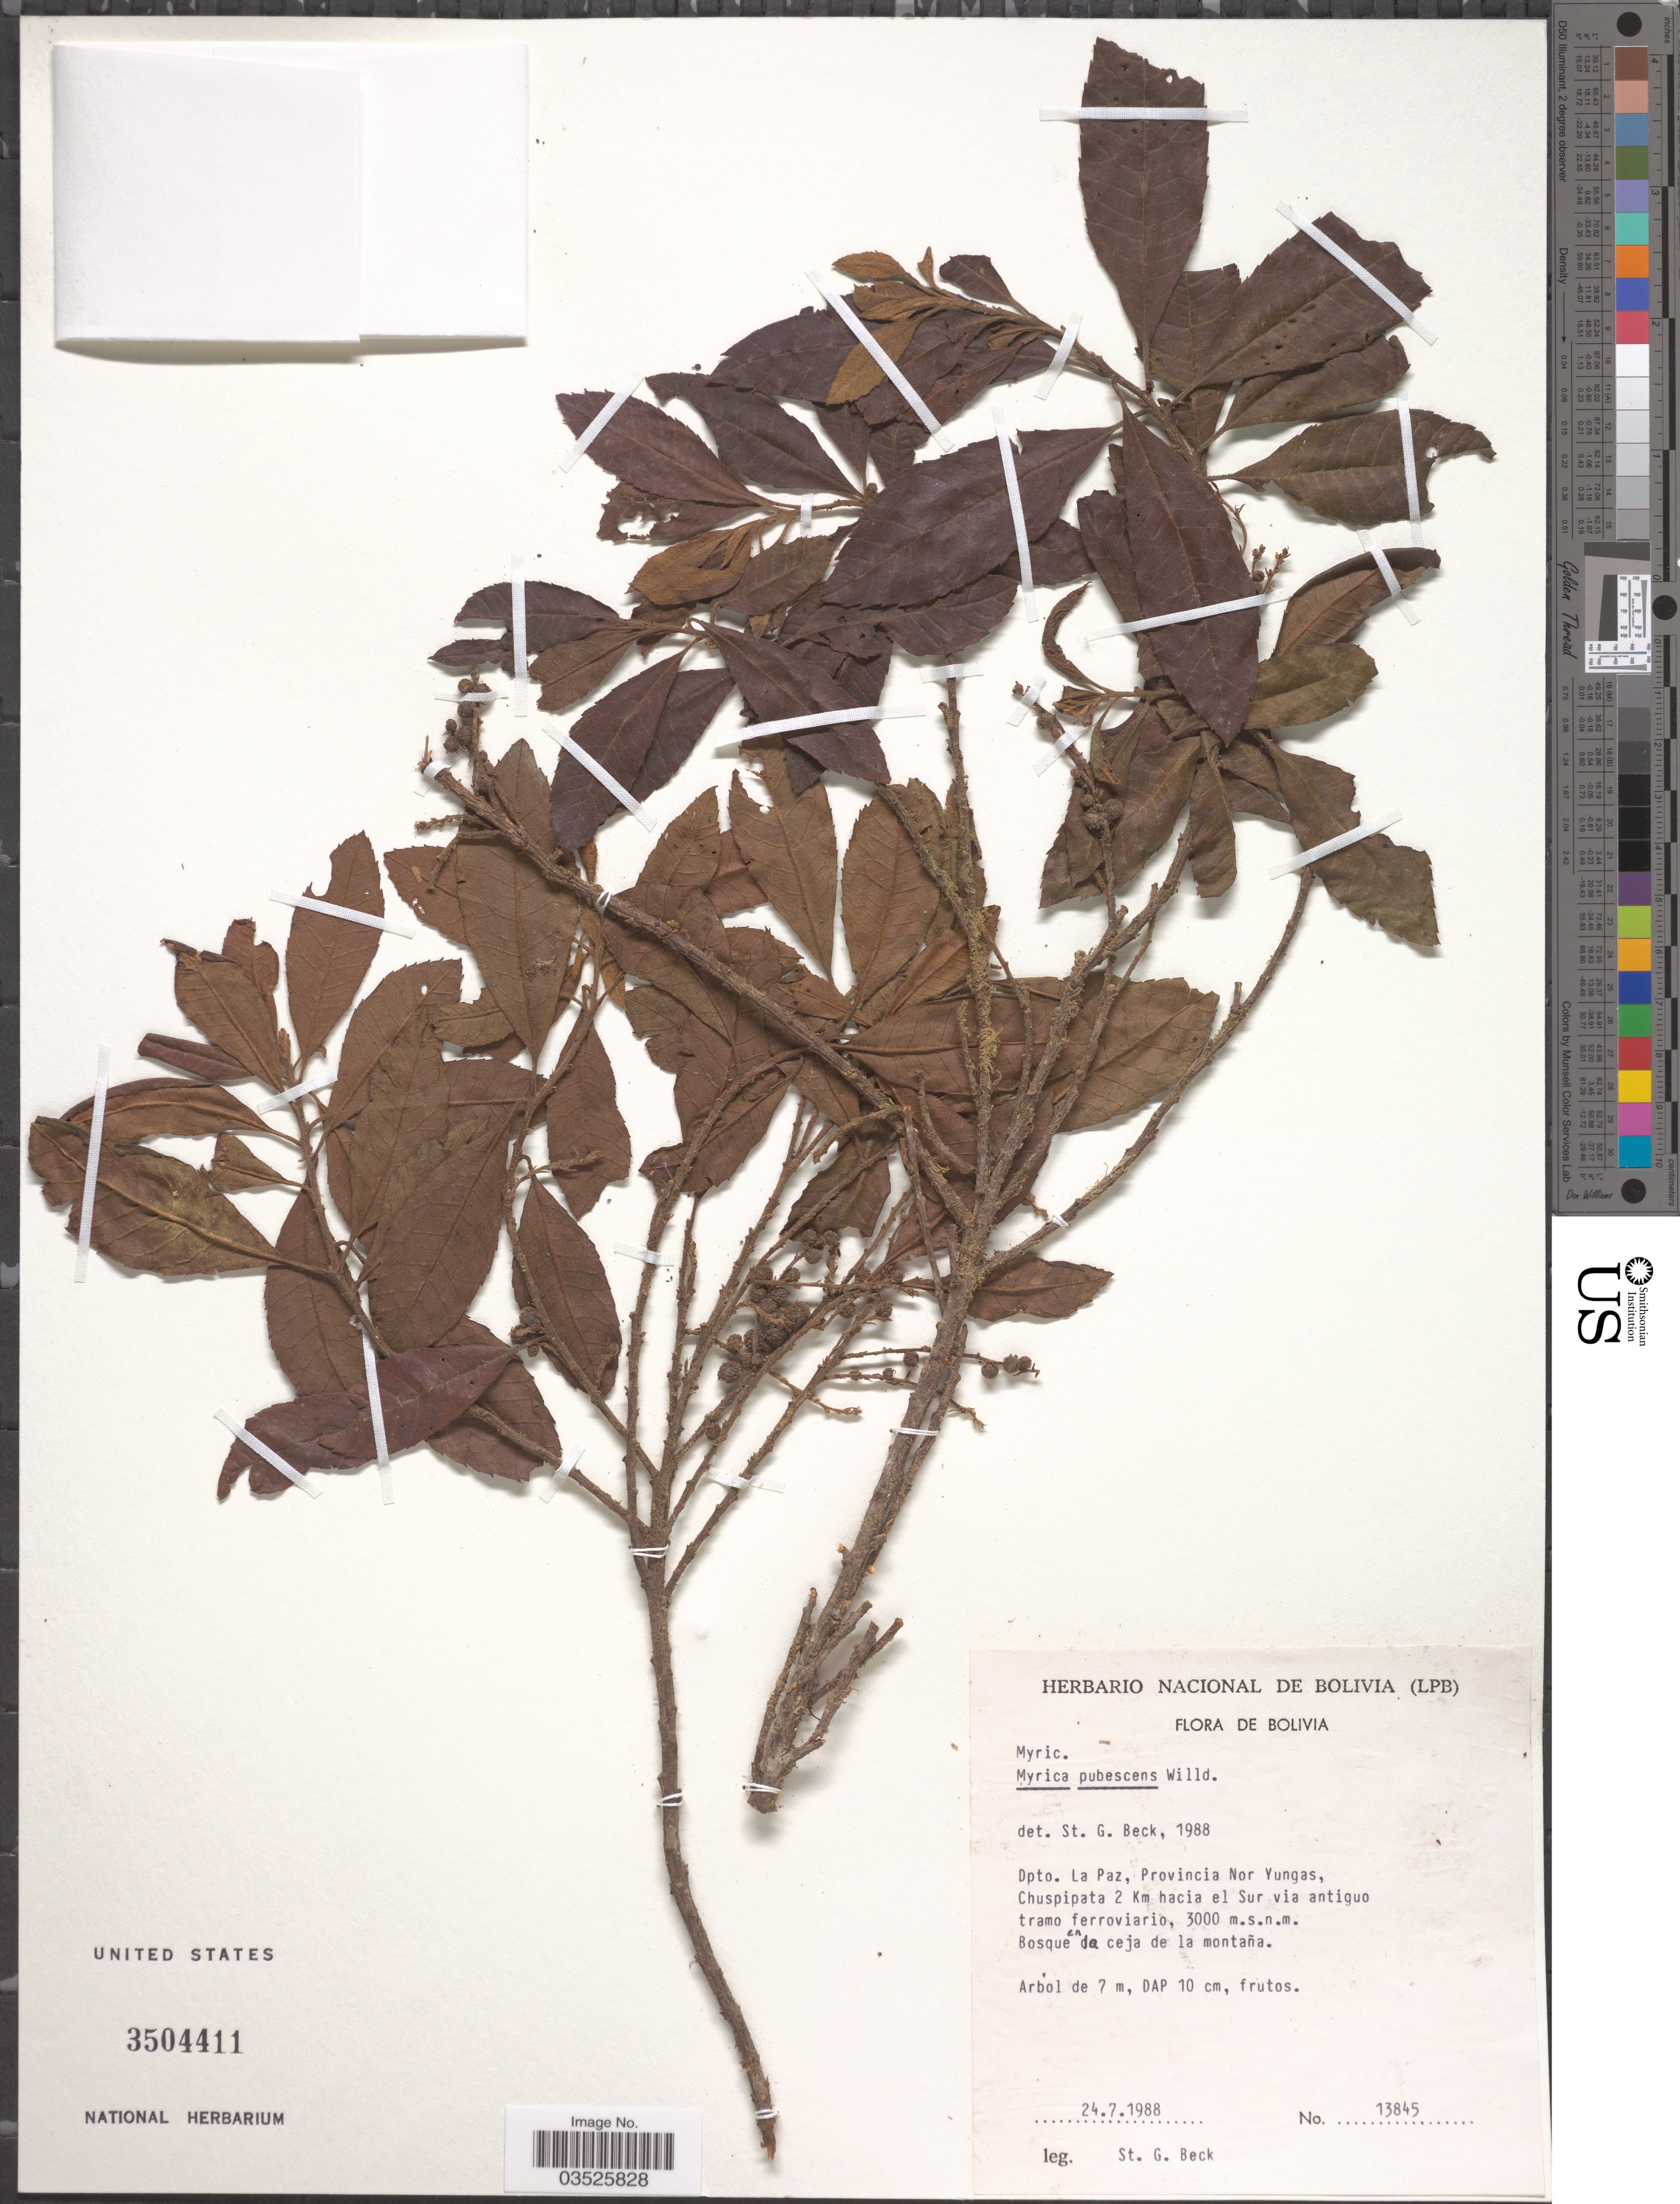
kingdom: Plantae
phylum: Tracheophyta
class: Magnoliopsida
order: Fagales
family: Myricaceae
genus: Morella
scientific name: Morella pubescens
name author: (Humb. & Bonpl. ex Willd.) Wilbur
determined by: Strong, M. T., (US), Smithsonian Institution - National Museum of Natural History (UNITED STATES)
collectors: S. G. Beck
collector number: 13845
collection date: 1988-07-24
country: Bolivia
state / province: La Paz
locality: Dpto. La Paz, Provincia Nor Yungas, Chuspipata 2 Km hacia el Sur via antiguo trama ferroviario. Bosque en da ceja de la montaña.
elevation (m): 3000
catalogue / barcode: US 3504411